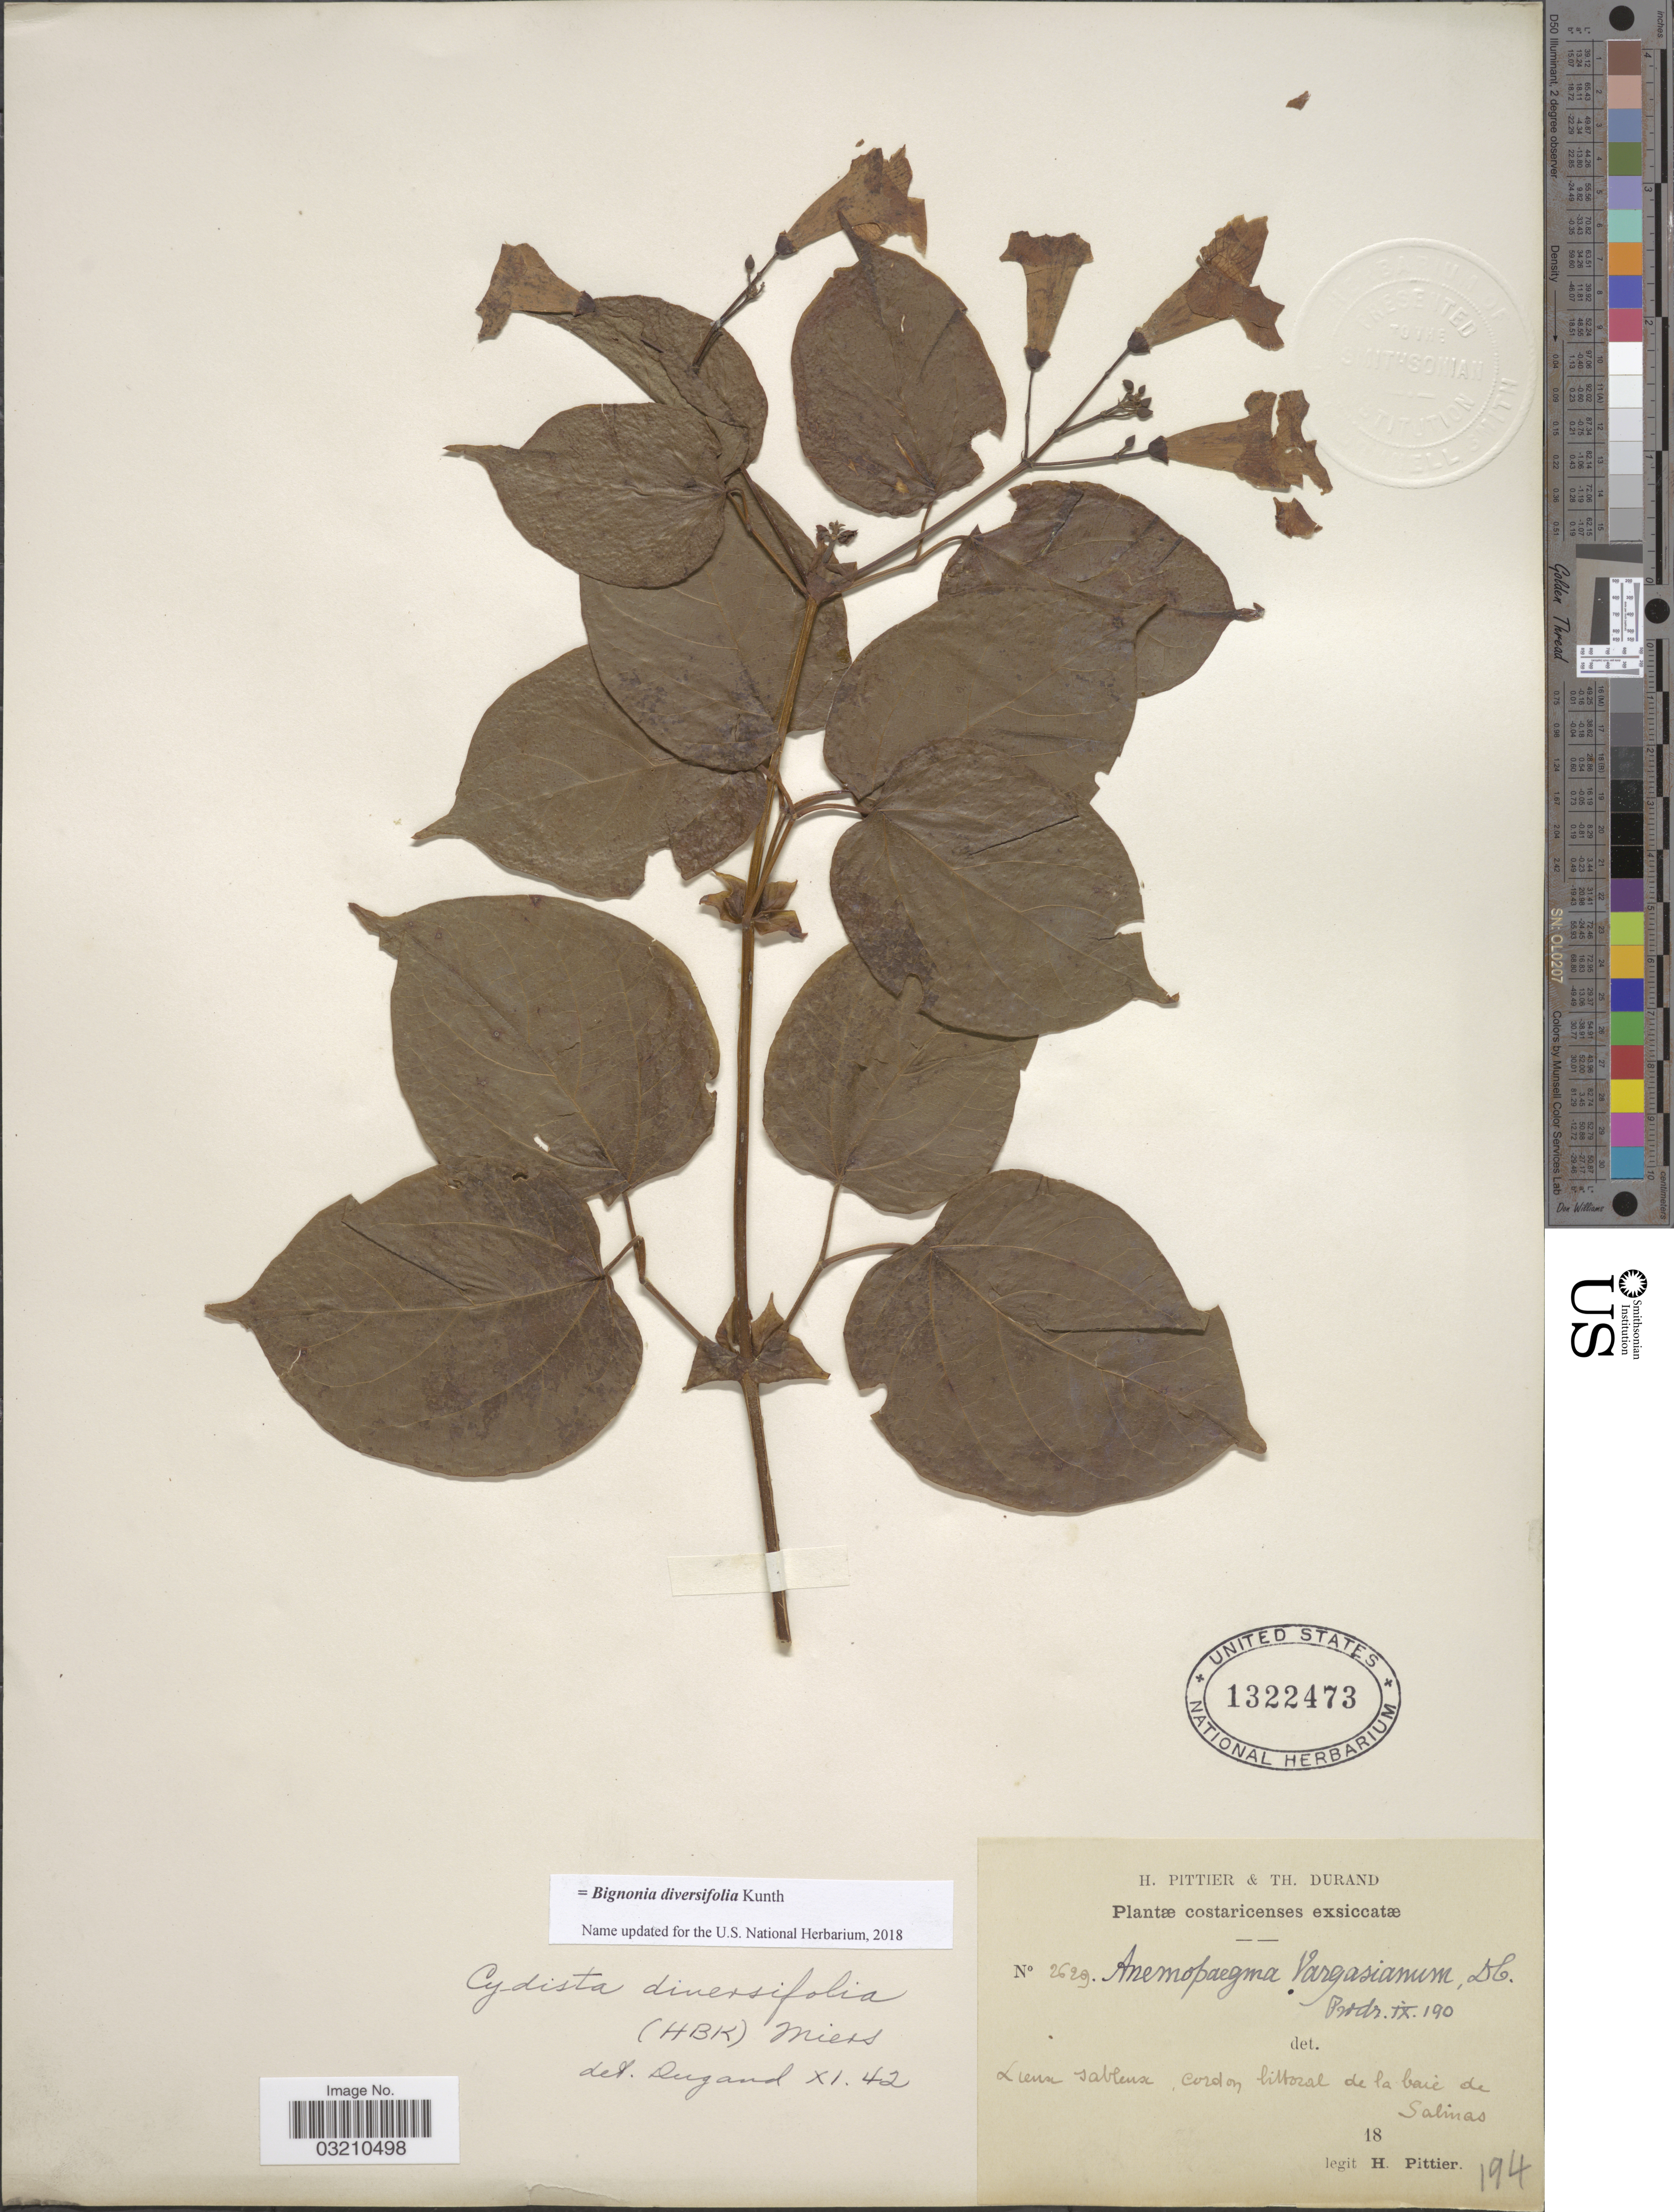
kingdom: Plantae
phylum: Tracheophyta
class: Magnoliopsida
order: Lamiales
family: Bignoniaceae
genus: Bignonia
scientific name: Bignonia diversifolia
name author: Kunth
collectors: H. F. Pittier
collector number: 2629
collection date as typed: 18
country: Costa Rica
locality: Cordon littoral de la baie de Salinas.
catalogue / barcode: US 1322473